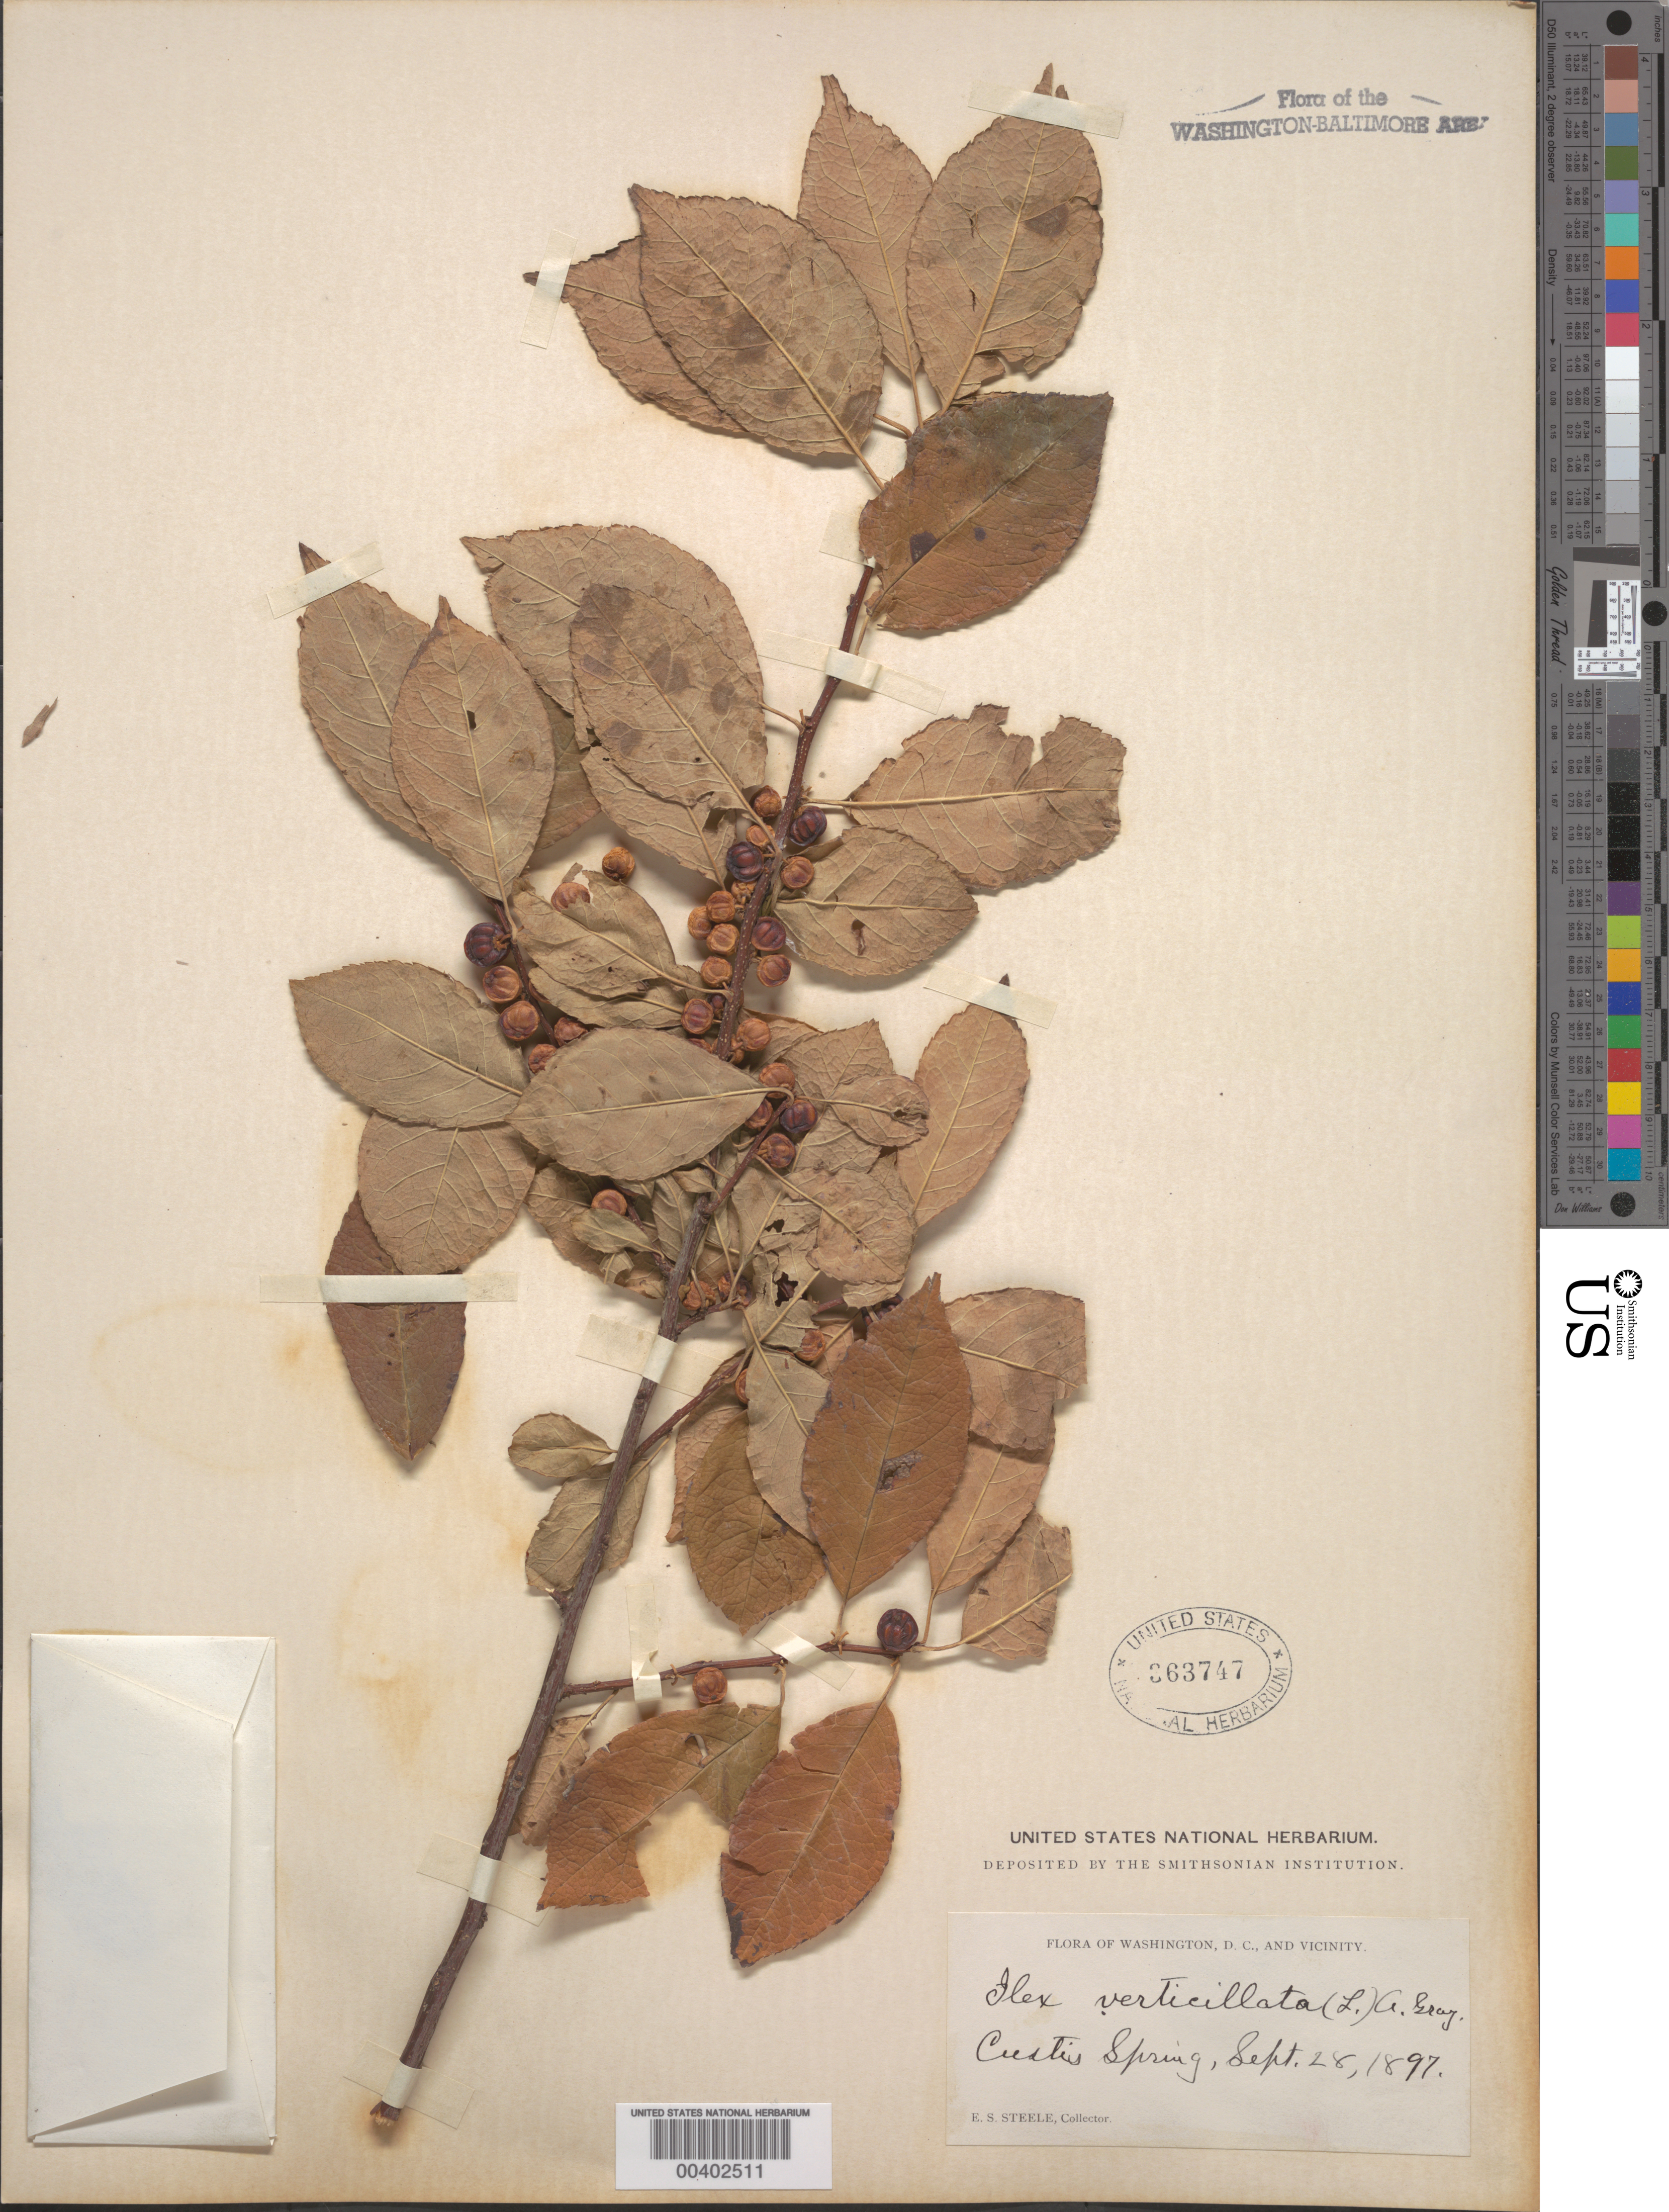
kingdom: Plantae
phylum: Tracheophyta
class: Magnoliopsida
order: Aquifoliales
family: Aquifoliaceae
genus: Ilex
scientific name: Ilex verticillata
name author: (L.) A. Gray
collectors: E. Steele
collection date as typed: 28 Sep 1897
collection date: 1897-09-28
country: United States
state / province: Virginia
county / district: Arlington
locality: Custis Spring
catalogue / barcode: US 363747